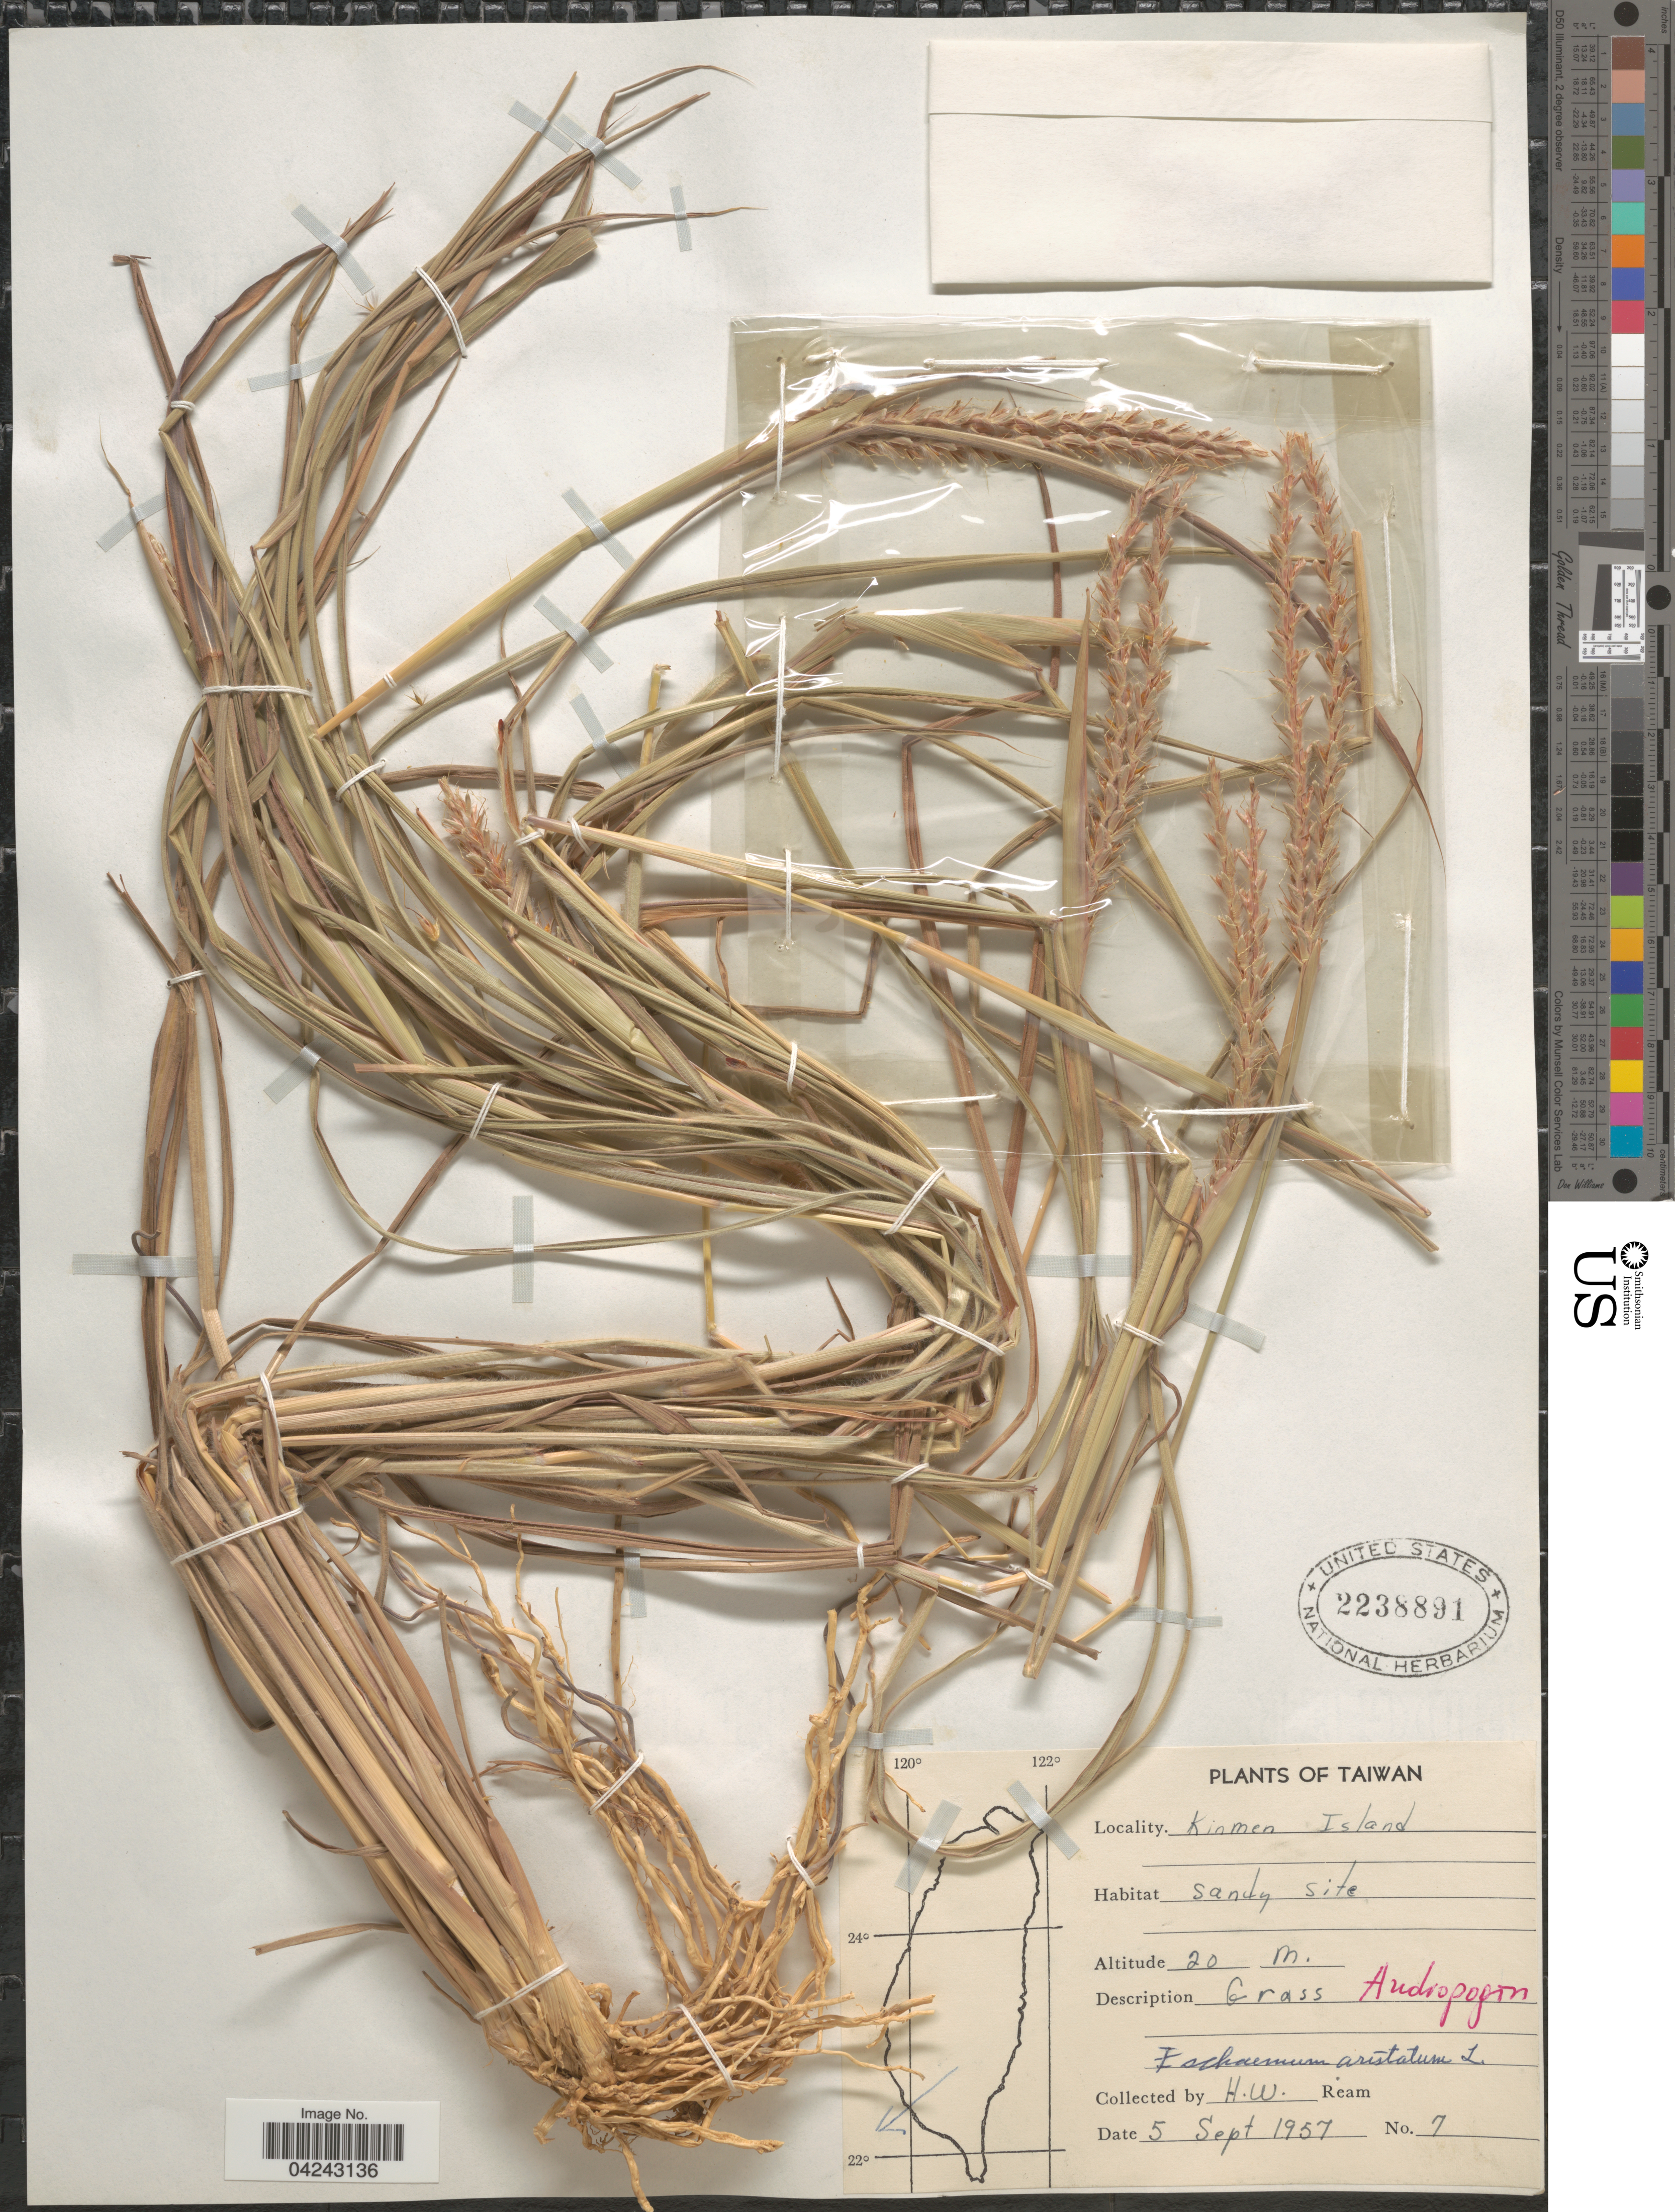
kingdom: Plantae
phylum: Tracheophyta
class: Liliopsida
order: Poales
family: Poaceae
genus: Ischaemum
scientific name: Ischaemum aristatum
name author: L.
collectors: H. Ream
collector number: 7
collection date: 1957-09-05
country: Taiwan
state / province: Kinmen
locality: Kinmen Island.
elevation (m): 20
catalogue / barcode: US 2238891